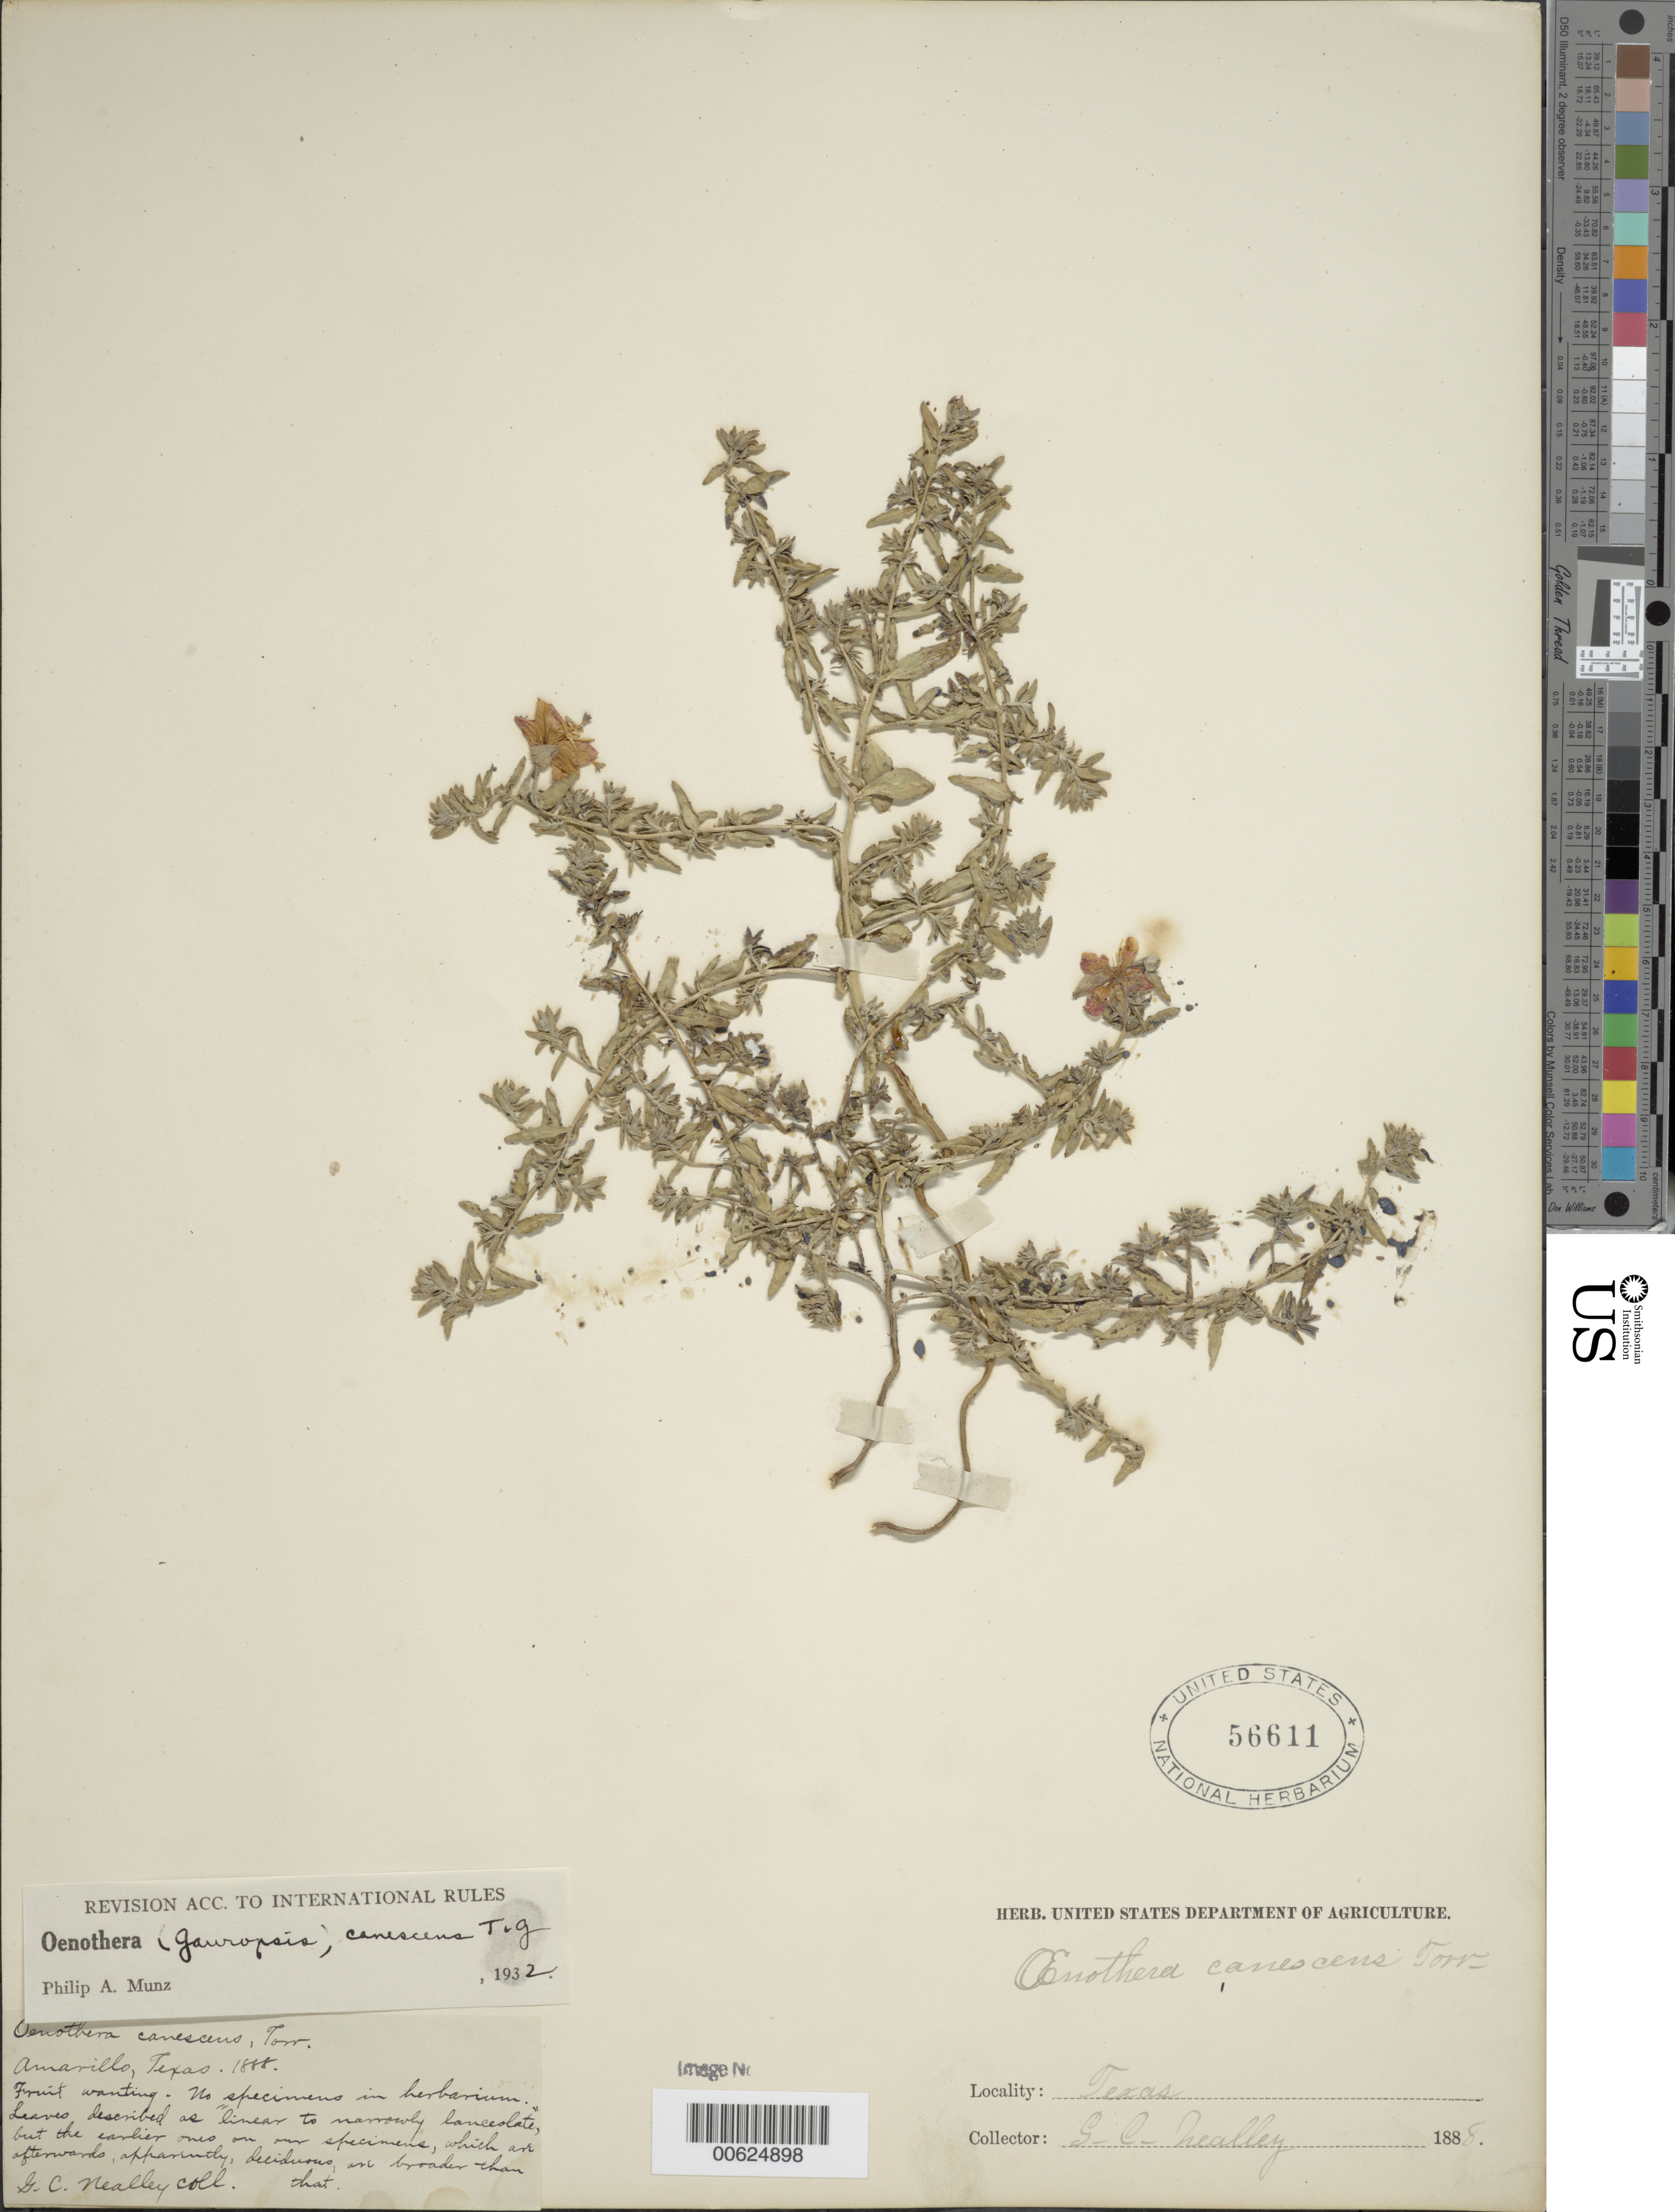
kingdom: Plantae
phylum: Tracheophyta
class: Magnoliopsida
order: Myrtales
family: Onagraceae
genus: Oenothera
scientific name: Oenothera canescens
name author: Torr. & Frém.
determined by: Munz, Philip A.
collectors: G. C. Nealley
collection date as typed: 1888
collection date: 1888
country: United States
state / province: Texas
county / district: Potter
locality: Amarillo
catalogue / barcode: US 56611